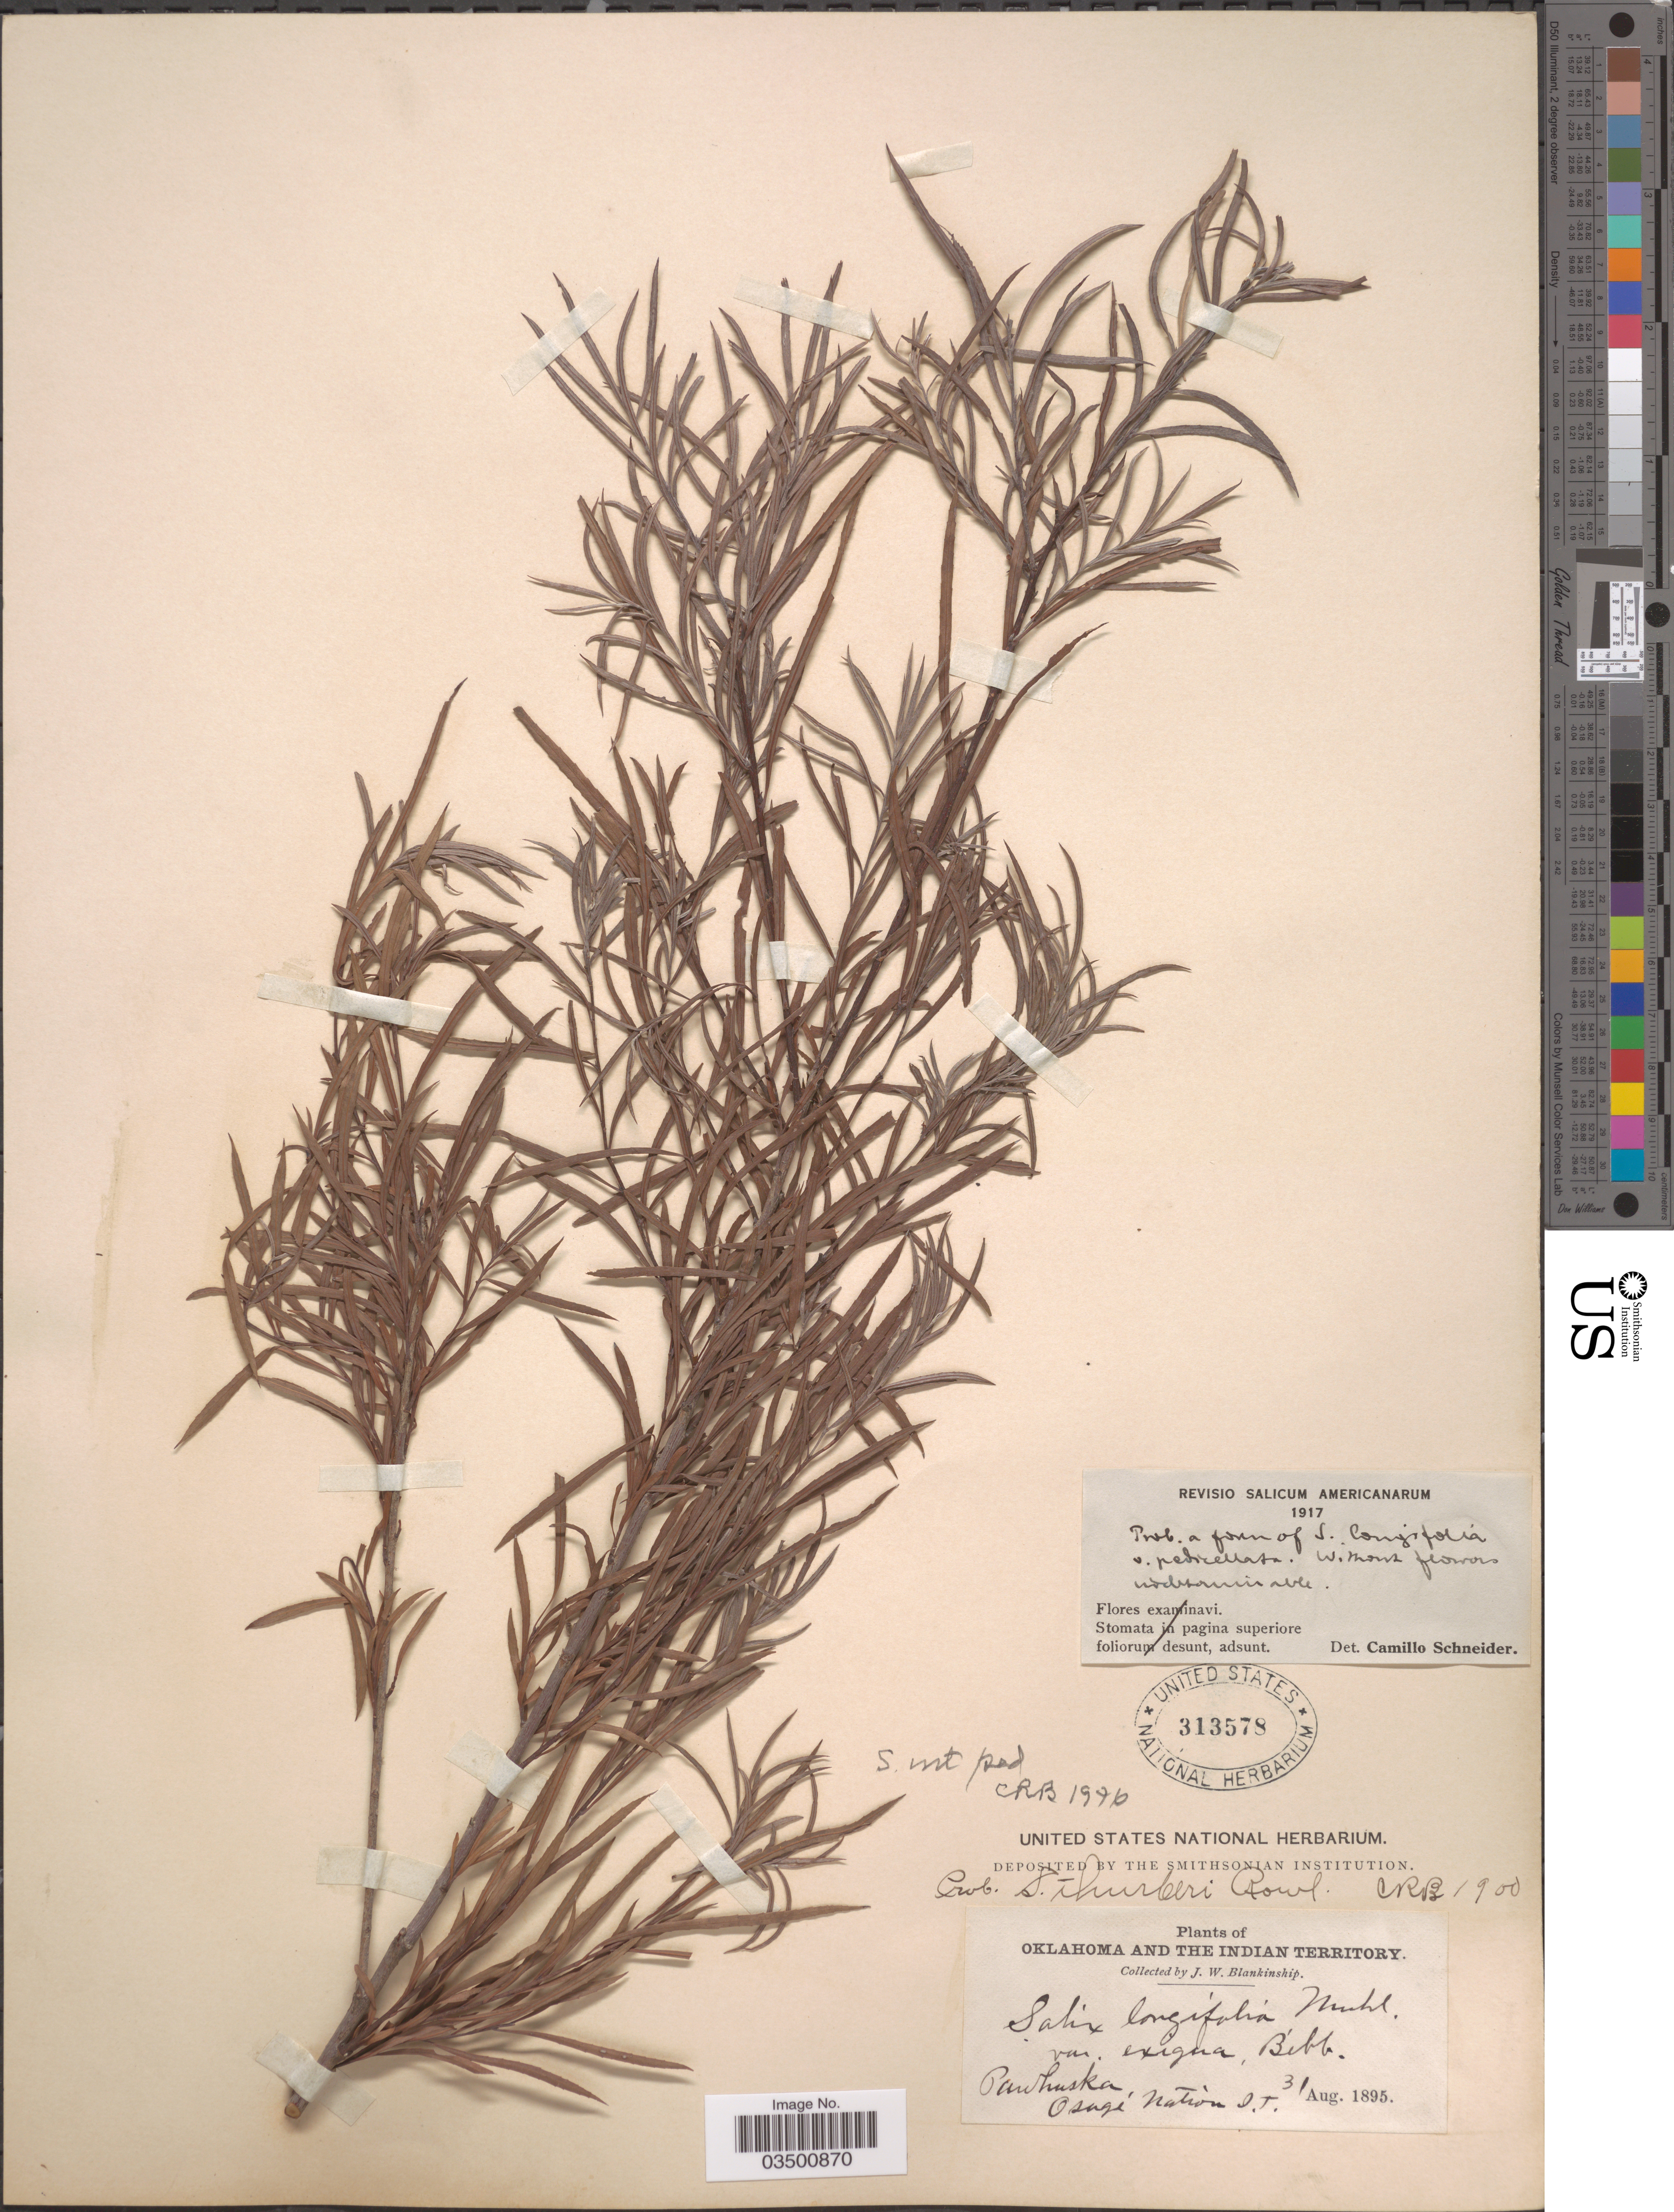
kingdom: Plantae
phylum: Tracheophyta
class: Magnoliopsida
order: Malpighiales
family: Salicaceae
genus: Salix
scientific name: Salix interior var. pedicellata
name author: (Andersson) C.R. Ball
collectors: J. W. Blankinship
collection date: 1895-08-31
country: United States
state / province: Oklahoma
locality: The Indian Territory. Pawhuska, Osagi Nation I.T.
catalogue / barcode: US 313578